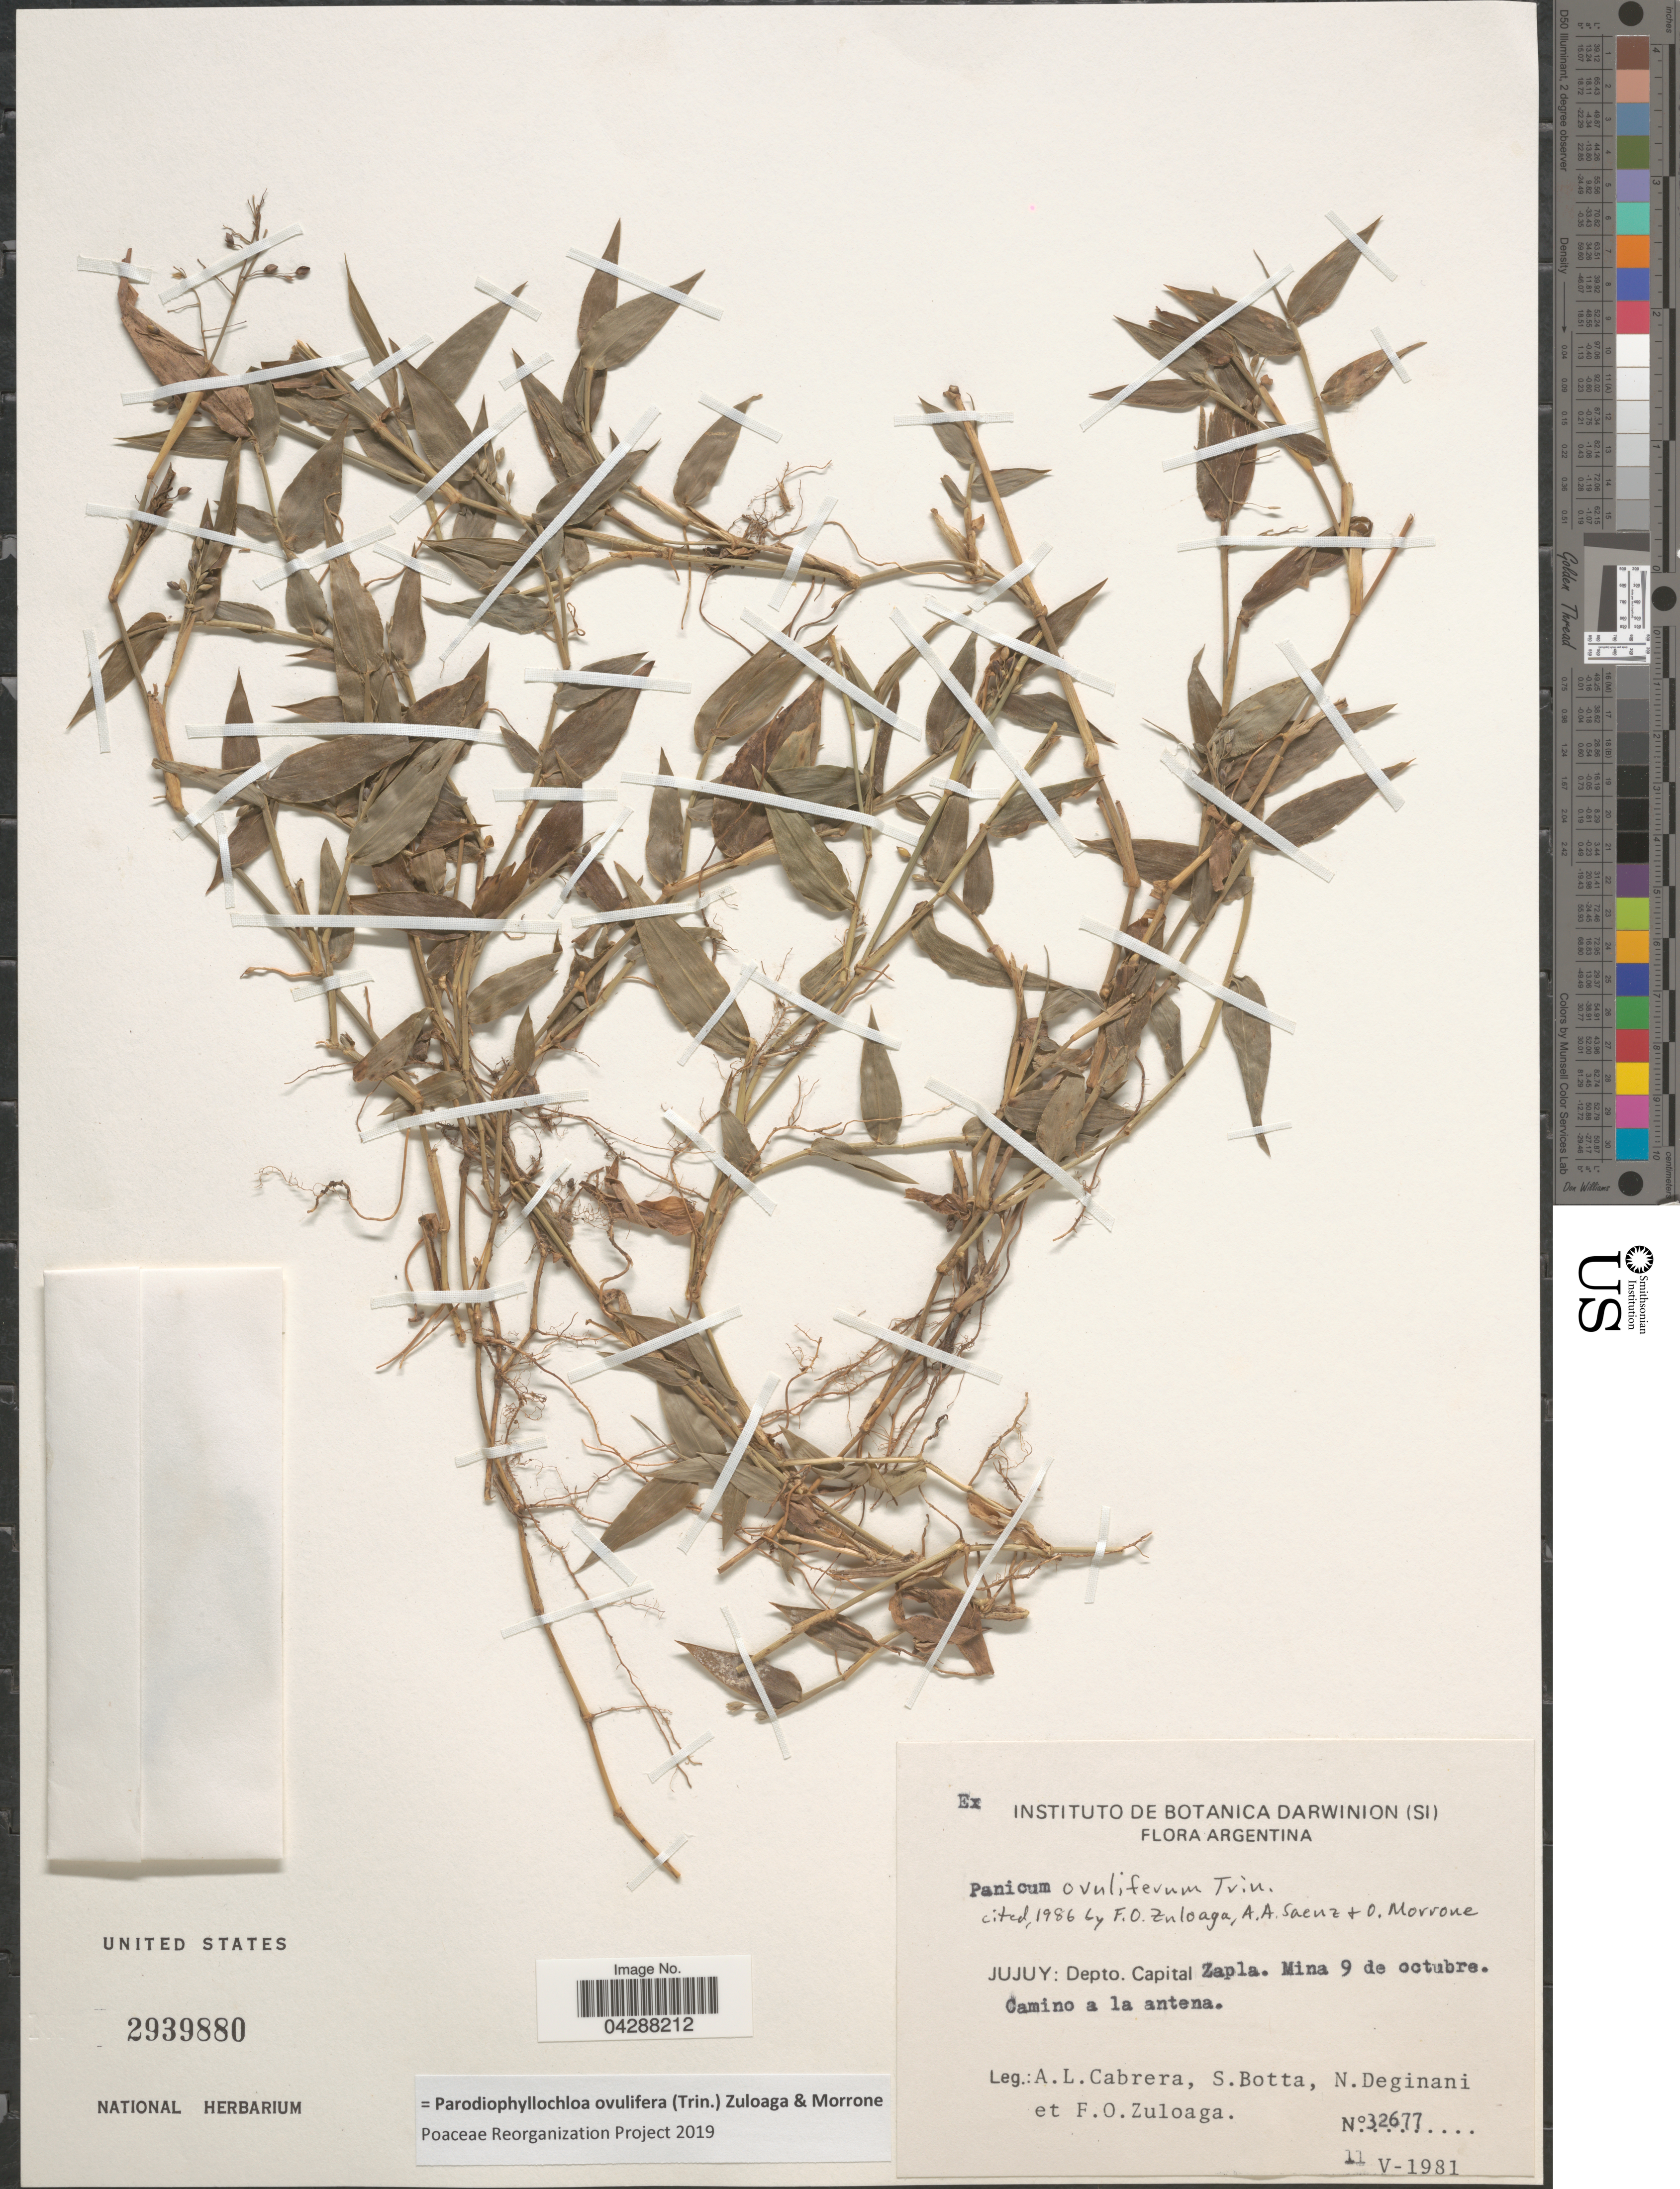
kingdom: Plantae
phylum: Tracheophyta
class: Liliopsida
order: Poales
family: Poaceae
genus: Parodiophyllochloa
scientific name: Parodiophyllochloa ovulifera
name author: (Trin.) Zuloaga & Morrone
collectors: A. L. Cabrera, S. Botta, N. Deginani & F. Zuloaga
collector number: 32677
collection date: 1981-05-11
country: Argentina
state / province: Jujuy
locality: Dep. Capital, Zalpla Mina 9 de Octubre.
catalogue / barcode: US 2939880